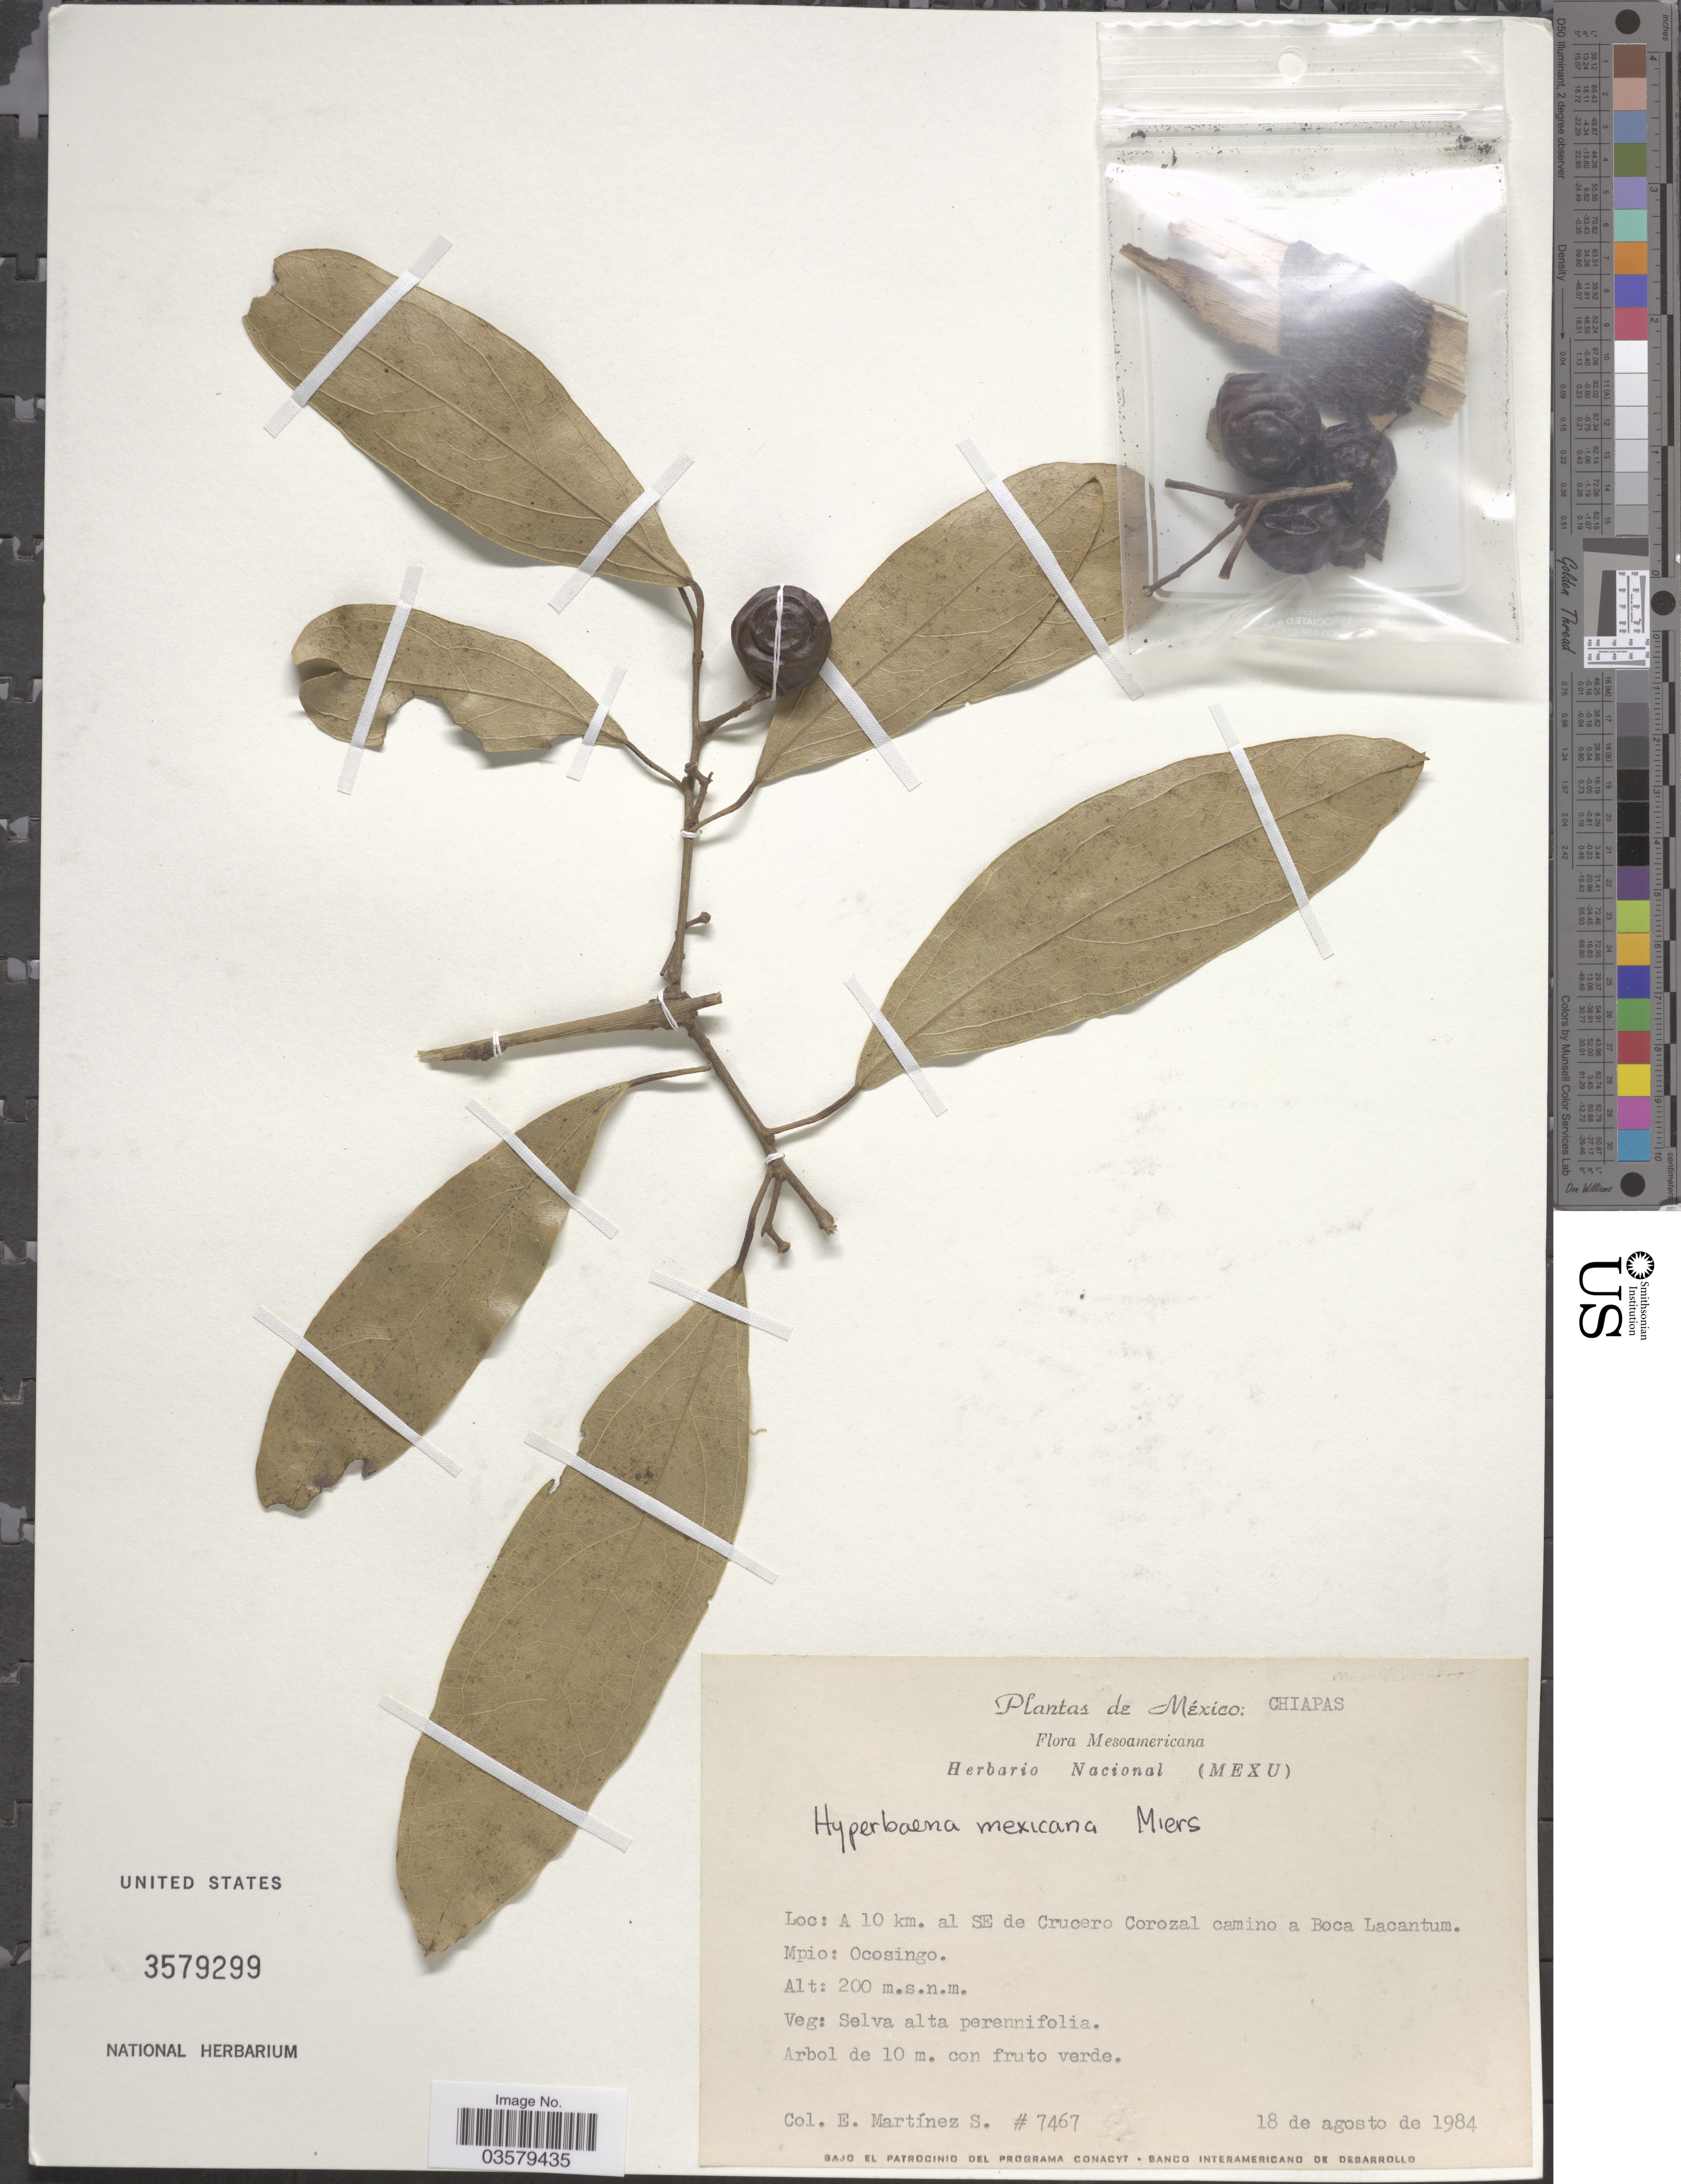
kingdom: Plantae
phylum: Tracheophyta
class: Magnoliopsida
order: Ranunculales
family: Menispermaceae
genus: Hyperbaena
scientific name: Hyperbaena mexicana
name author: Miers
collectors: E. M. Martínez S.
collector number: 7467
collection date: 1984-08-18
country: Mexico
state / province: Chiapas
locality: A 10 km. al SE de Crucero Corozal camino a Boca Lacantum. Mpio: Ocosingo.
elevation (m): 200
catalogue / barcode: US 3579299